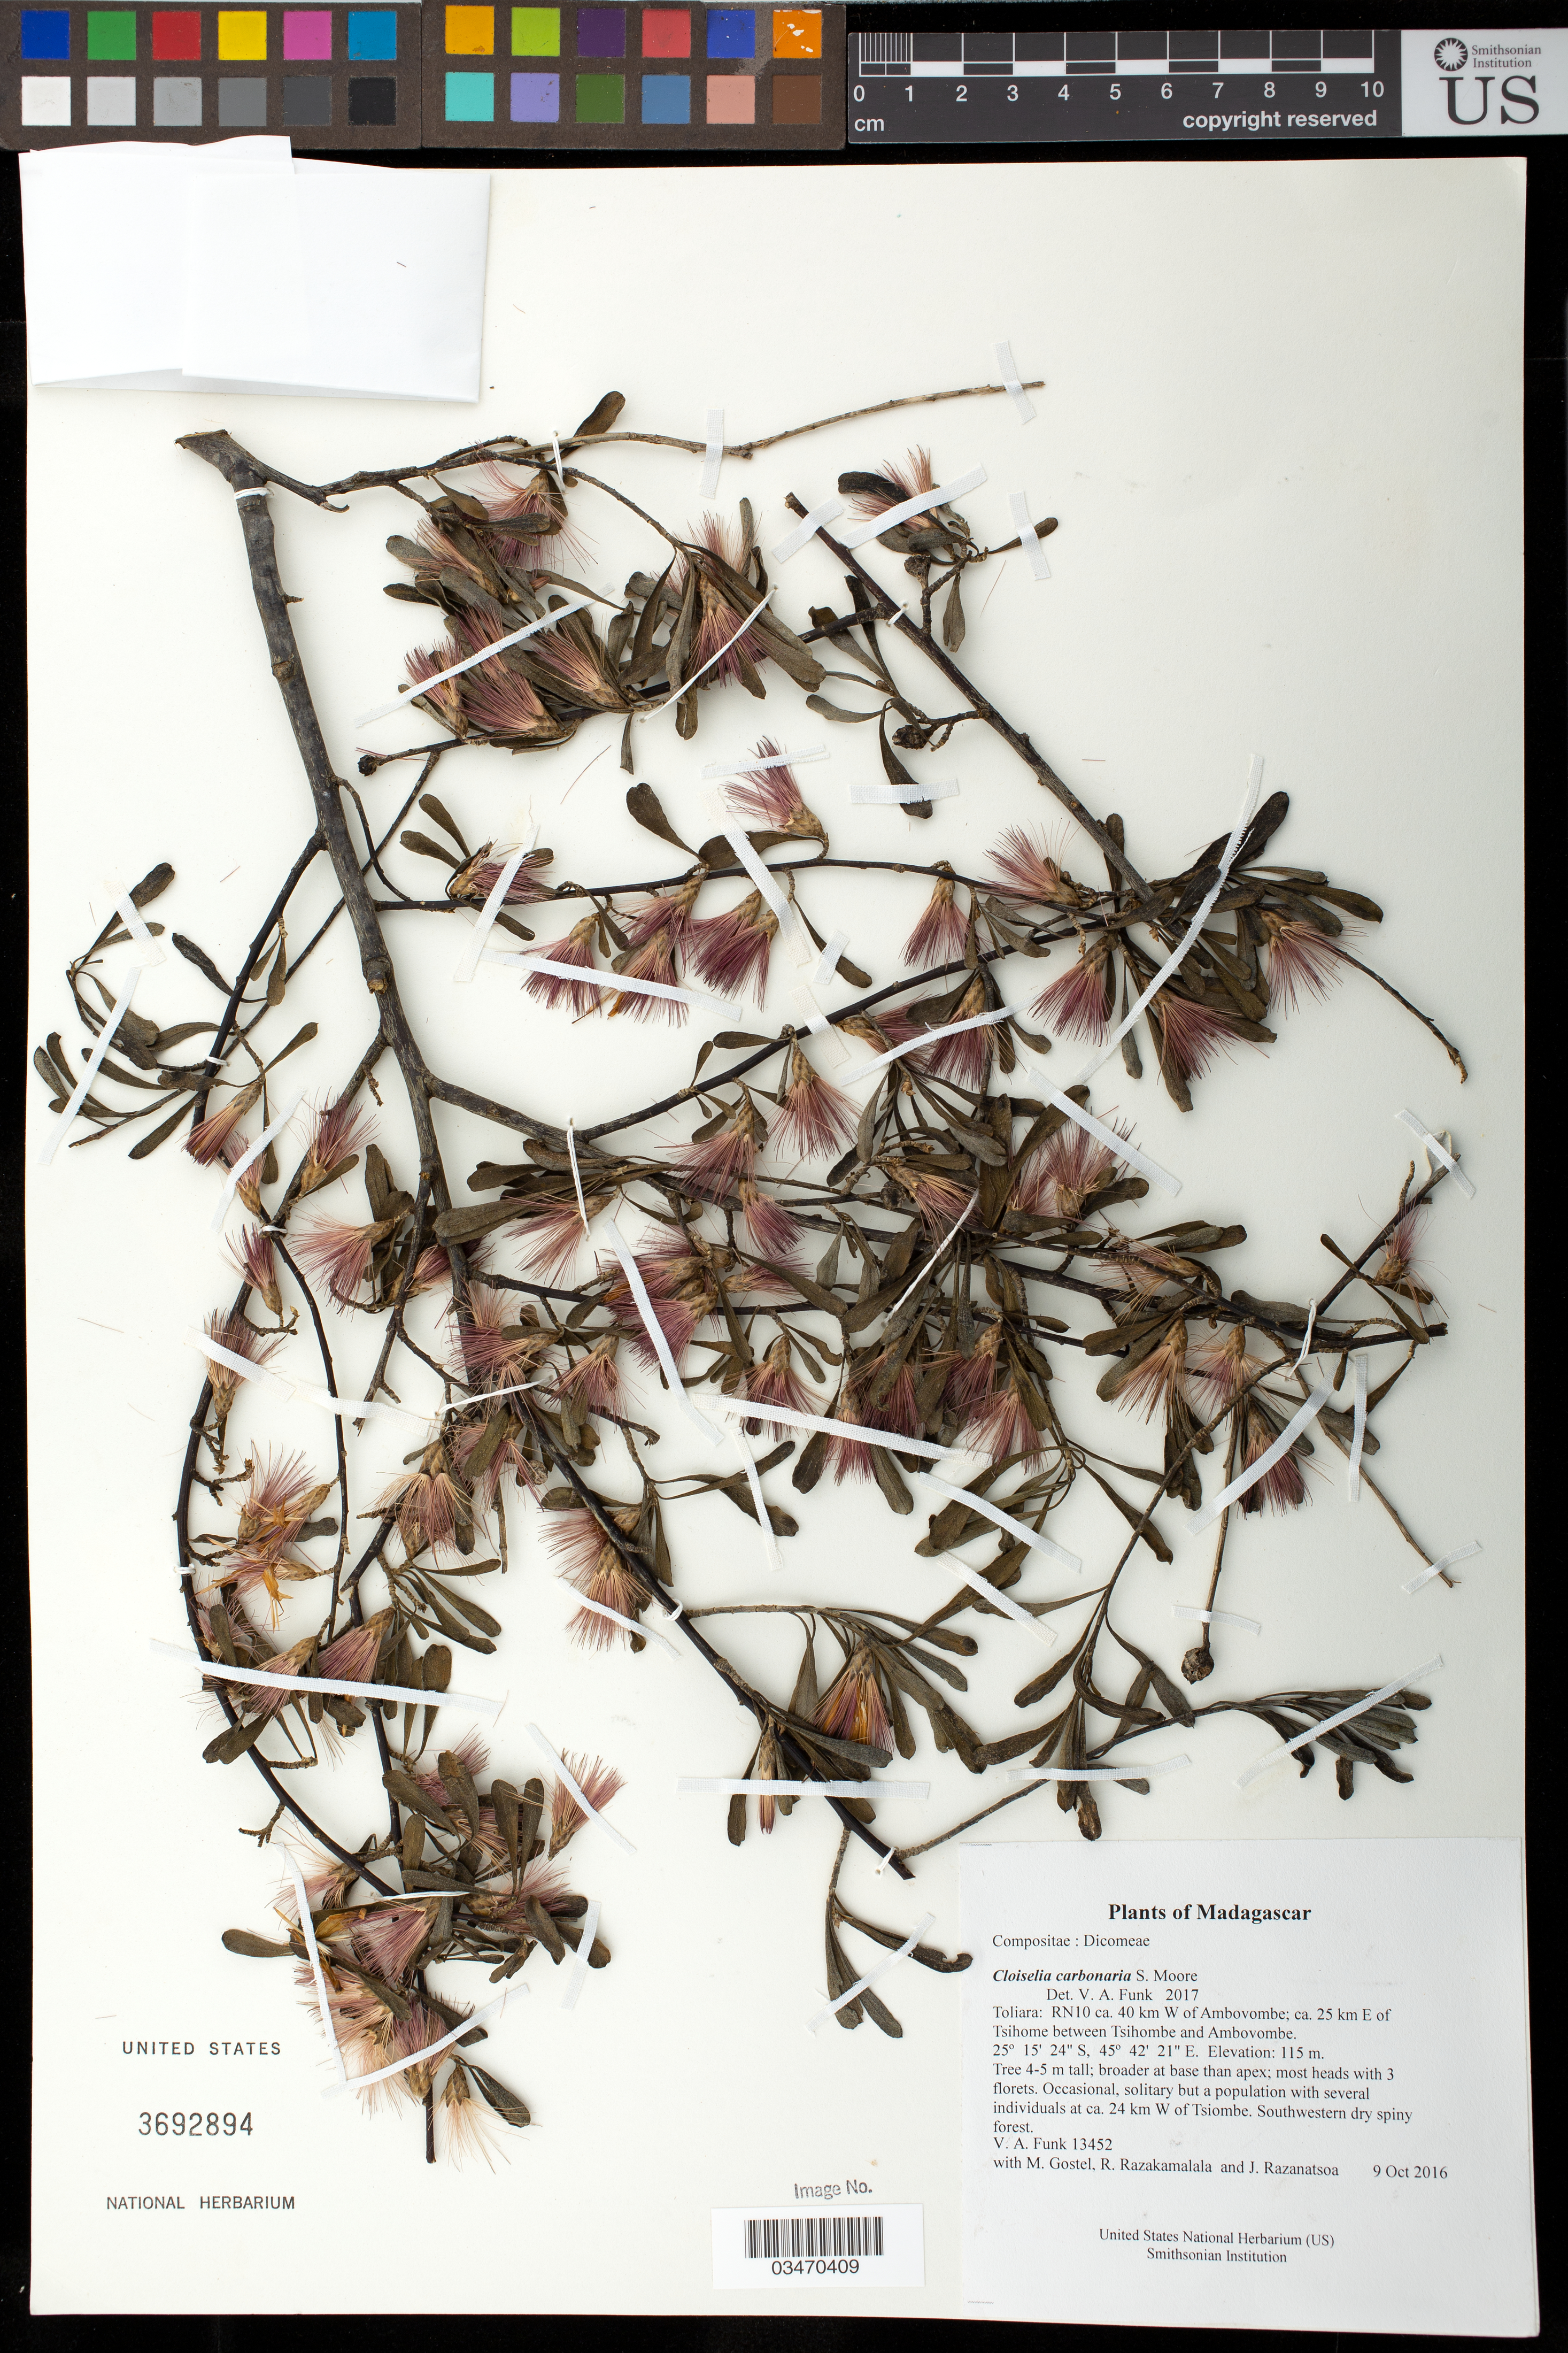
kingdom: Plantae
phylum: Tracheophyta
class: Magnoliopsida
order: Asterales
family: Asteraceae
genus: Cloiselia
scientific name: Cloiselia carbonaria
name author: S. Moore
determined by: Funk, Vicki A., (BOT), Smithsonian Institution - National Museum of Natural History (UNITED STATES)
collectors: M. R. Gostel, R. Razakamalala & J. Razanatsoa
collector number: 13452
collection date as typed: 9 Oct 2016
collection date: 2016-10-09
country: Madagascar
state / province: Androy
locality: RN10 ca. 40 km W of Ambovombe; ca. 25 km E of Tsihome between Tsihombe and Ambovombe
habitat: Southwestern dry spiny forest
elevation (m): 115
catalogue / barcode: US 3692894